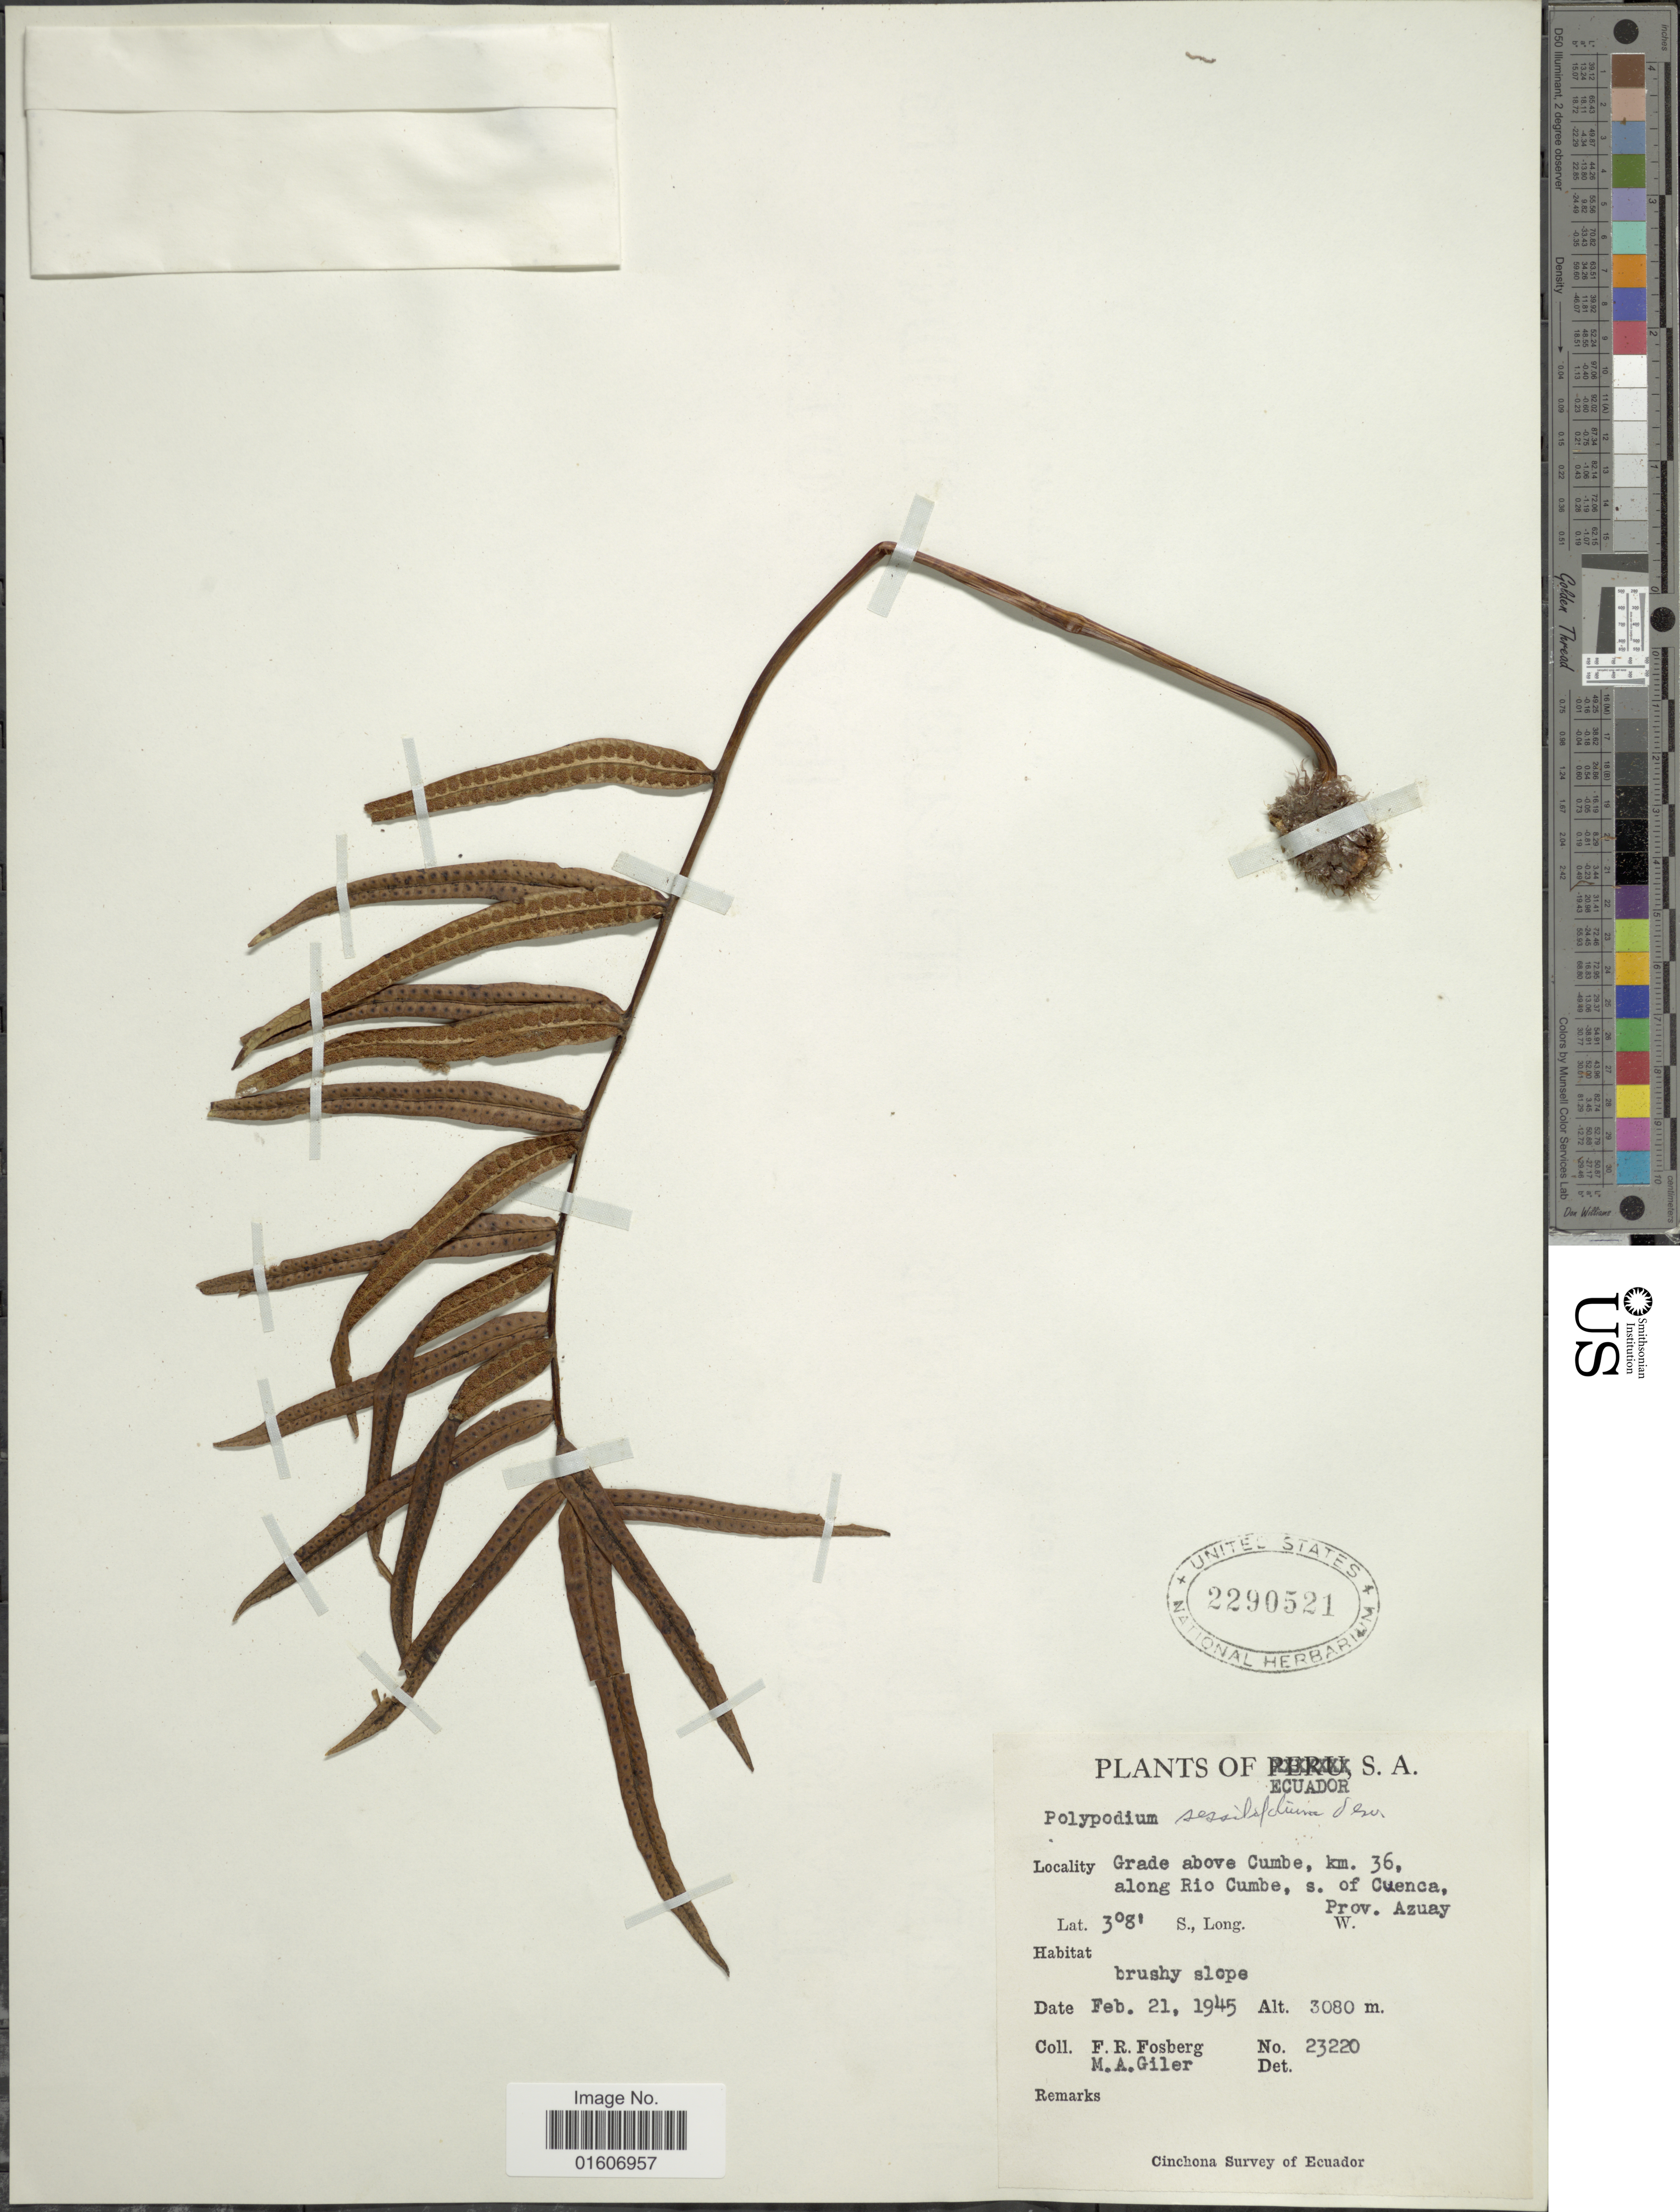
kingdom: Plantae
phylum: Tracheophyta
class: Polypodiopsida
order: Polypodiales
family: Polypodiaceae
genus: Serpocaulon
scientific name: Serpocaulon sessilifolium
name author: (Desv.) A.R. Sm.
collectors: F. R. Fosberg & M. Giler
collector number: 23220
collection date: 1945-02-21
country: Ecuador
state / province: Azuay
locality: Grade above Cumbe, km. 36, along Rio Cumbe, s. of Cuenca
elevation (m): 3080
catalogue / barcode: US 2290521